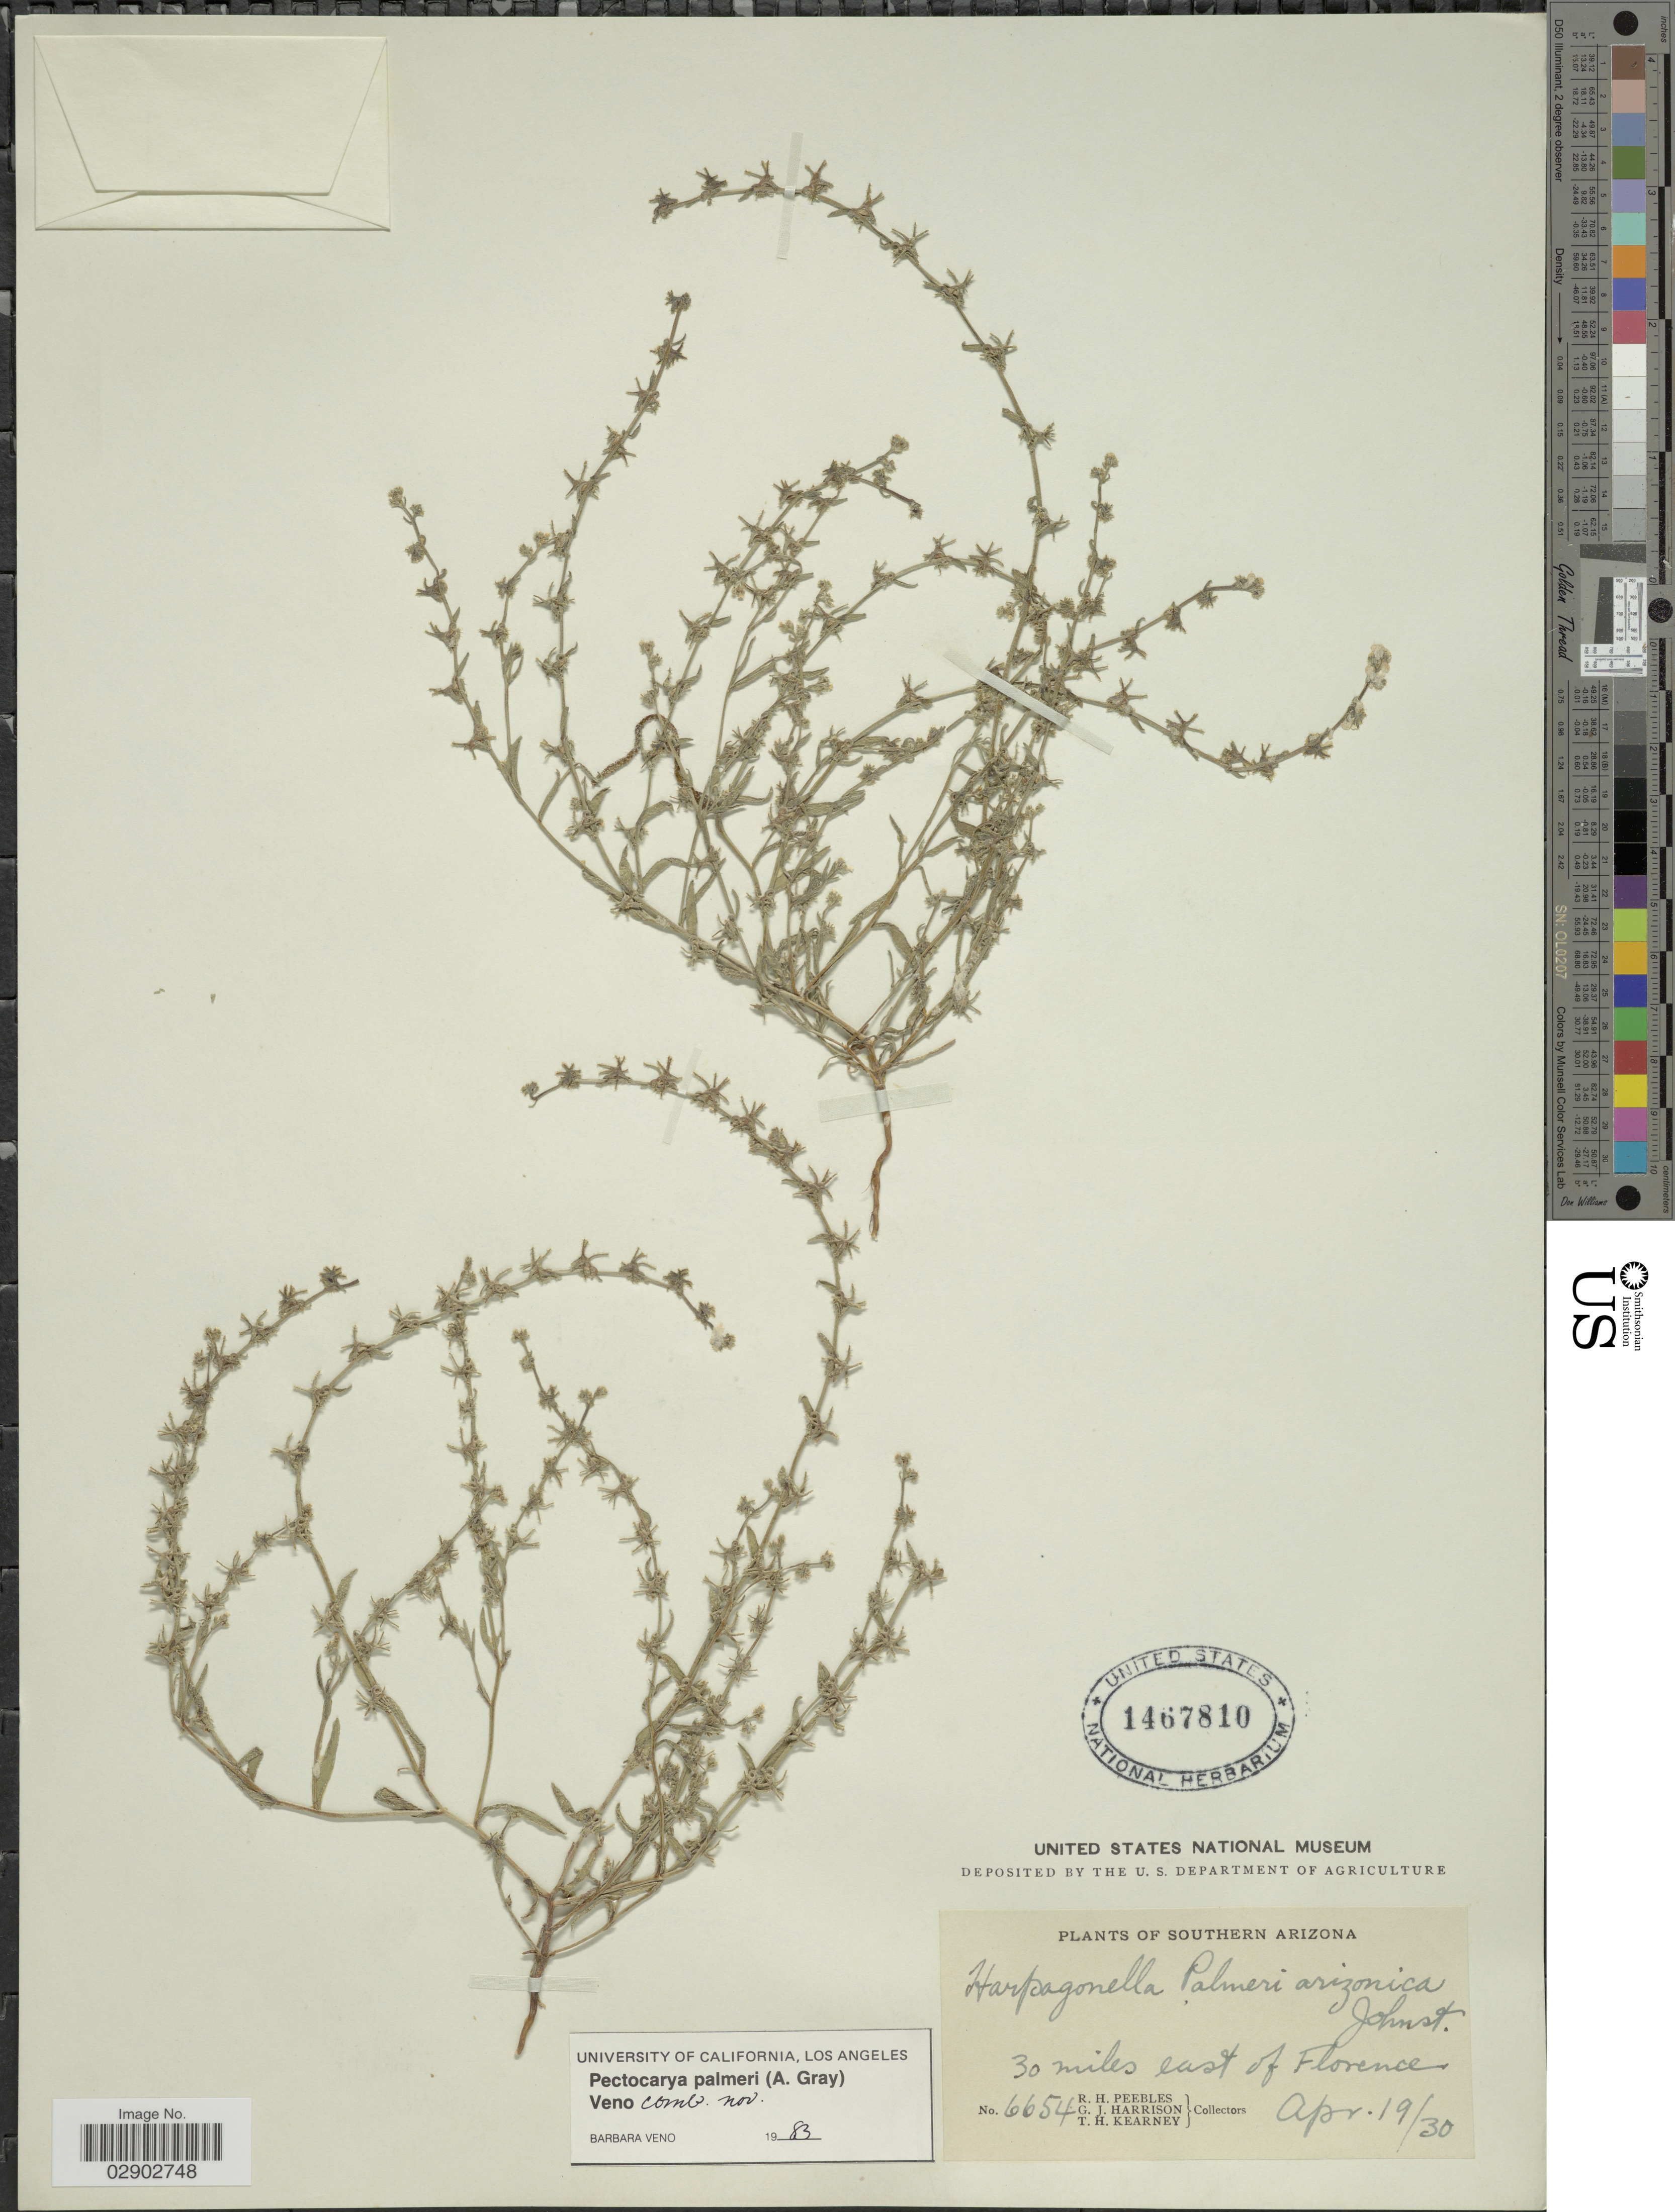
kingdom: Plantae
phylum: Tracheophyta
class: Magnoliopsida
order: Boraginales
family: Boraginaceae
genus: Harpagonella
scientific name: Harpagonella palmeri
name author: A. Gray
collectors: R. H. Peebles, G. J. Harrison & T. H. Kearney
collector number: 6654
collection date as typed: Transcribed d/m/y: 19/4/30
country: United States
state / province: Arizona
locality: Southern Arizona. 30 miles east of Florence.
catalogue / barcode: US 1467810